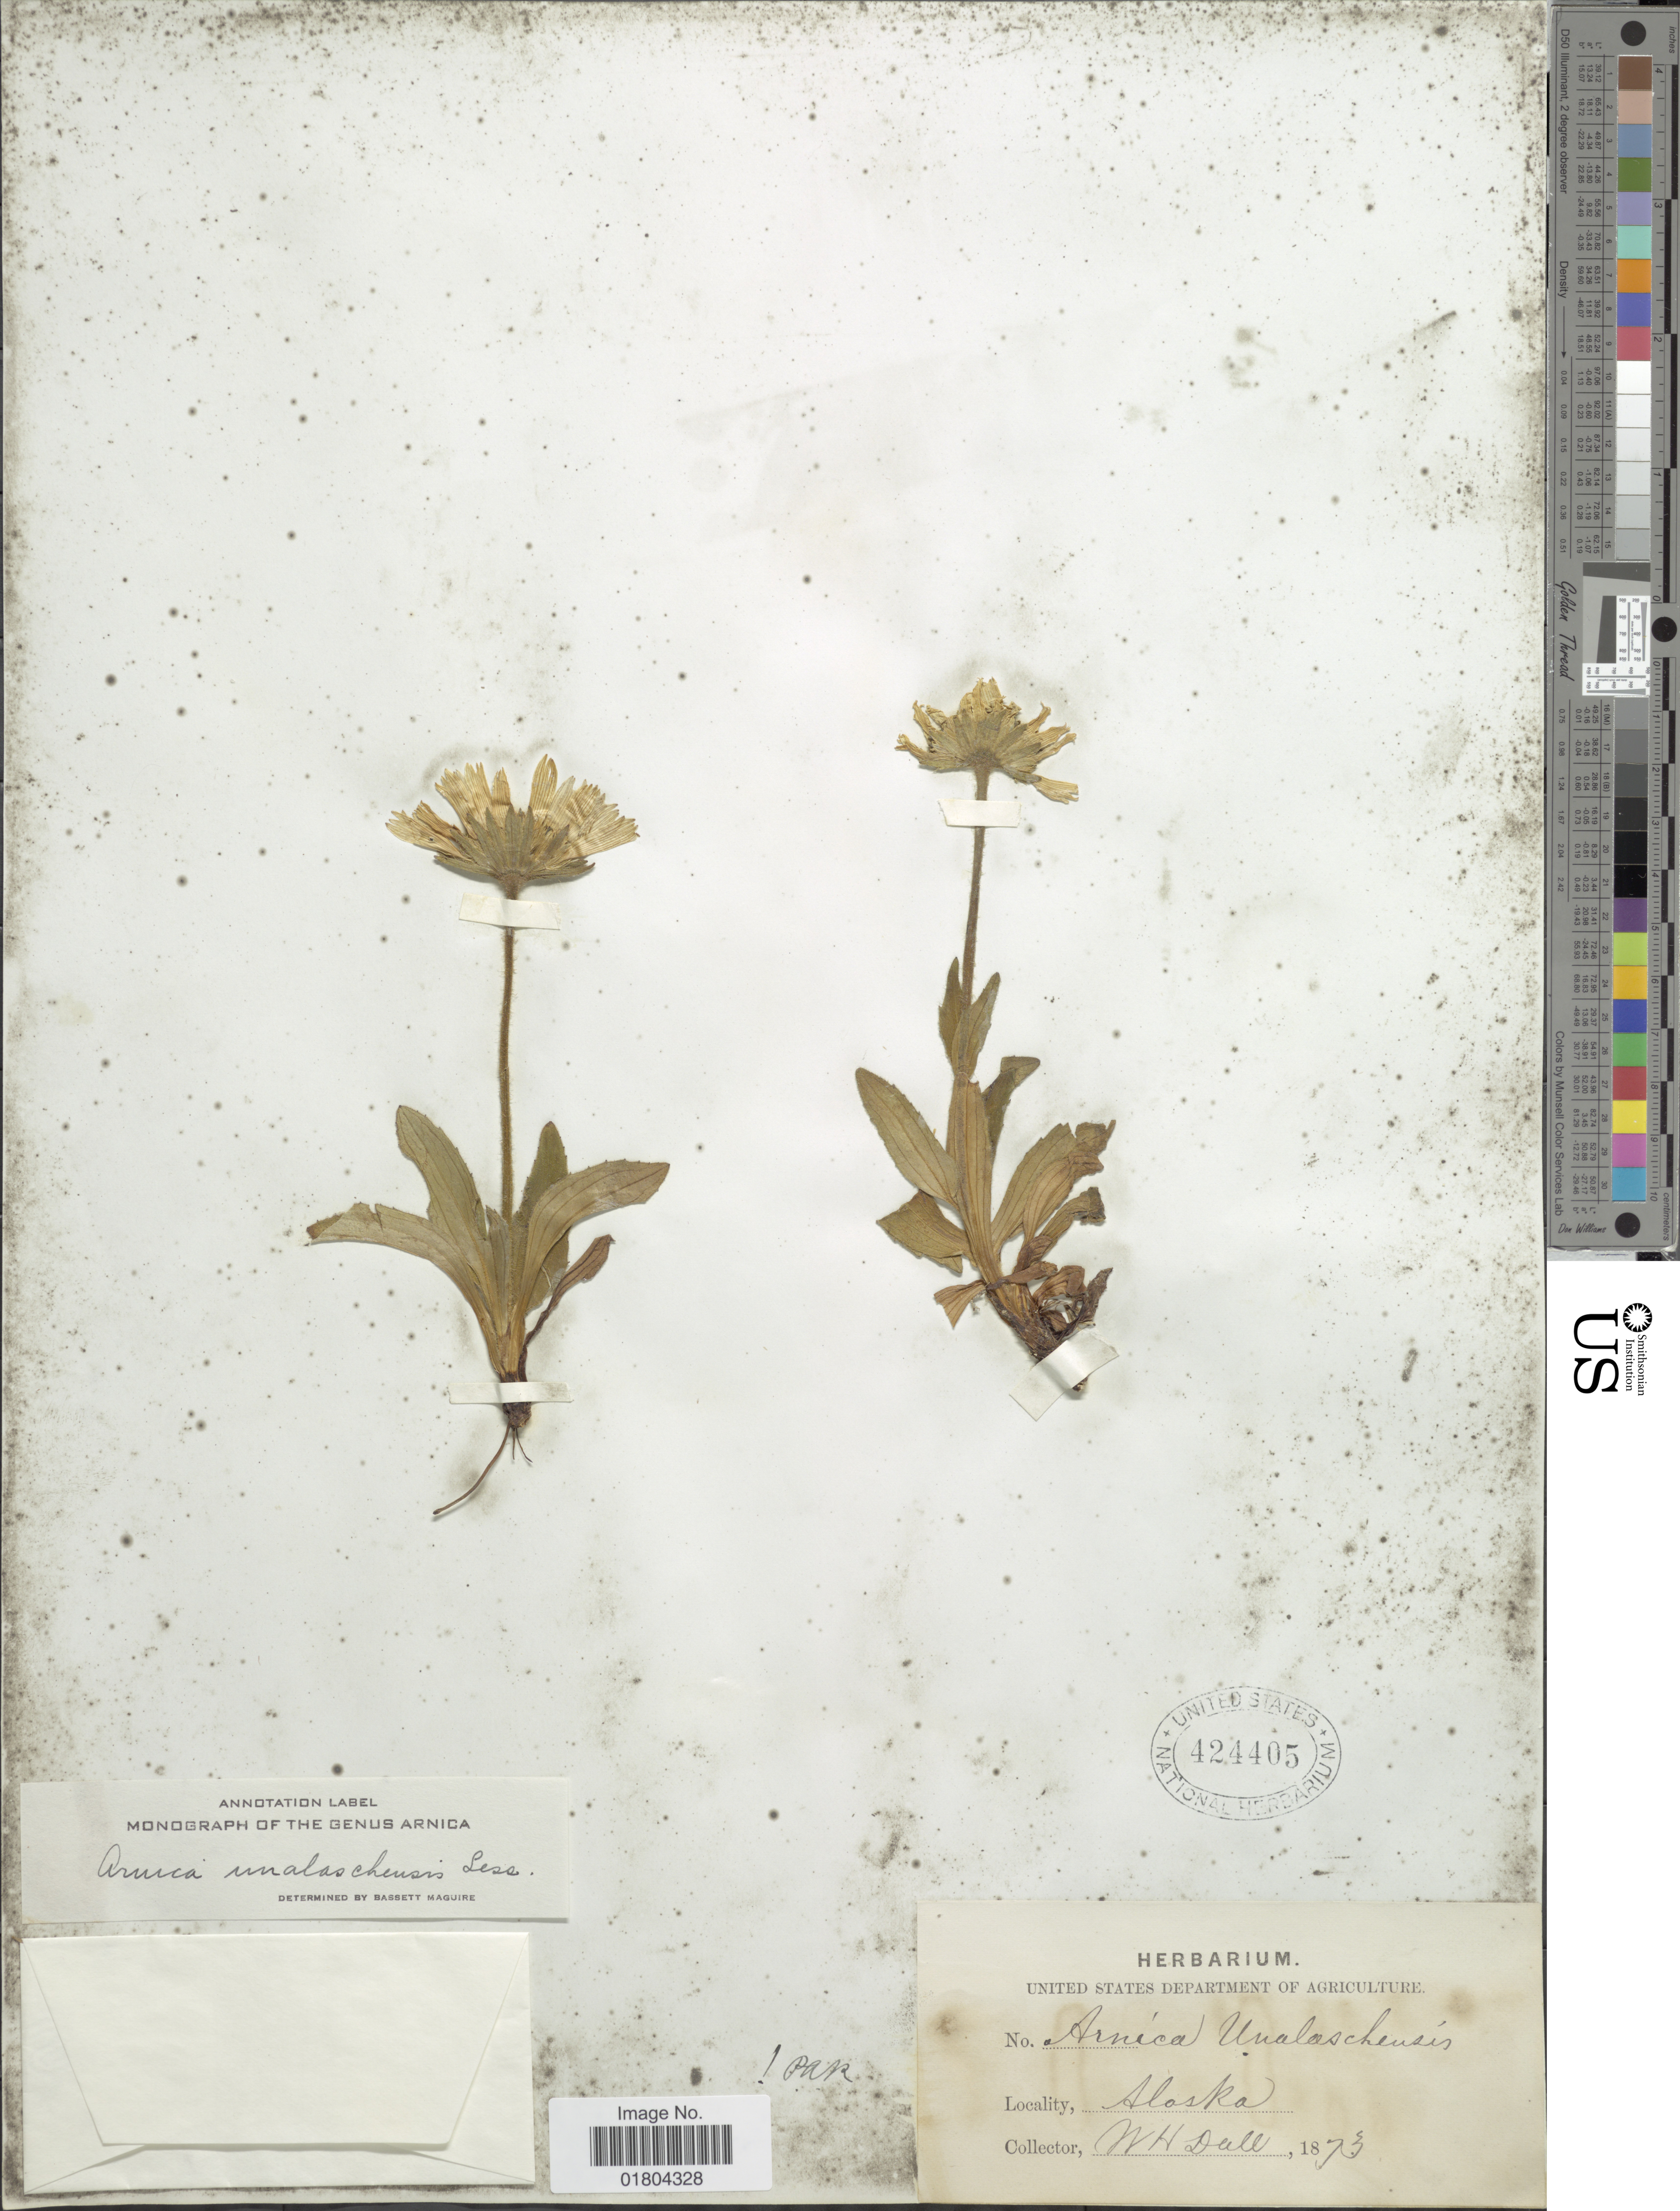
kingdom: Plantae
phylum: Tracheophyta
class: Magnoliopsida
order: Asterales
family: Asteraceae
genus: Arnica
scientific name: Arnica unalashcensis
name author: Less.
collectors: W. Dall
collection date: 1873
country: United States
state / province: Alaska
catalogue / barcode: US 424405